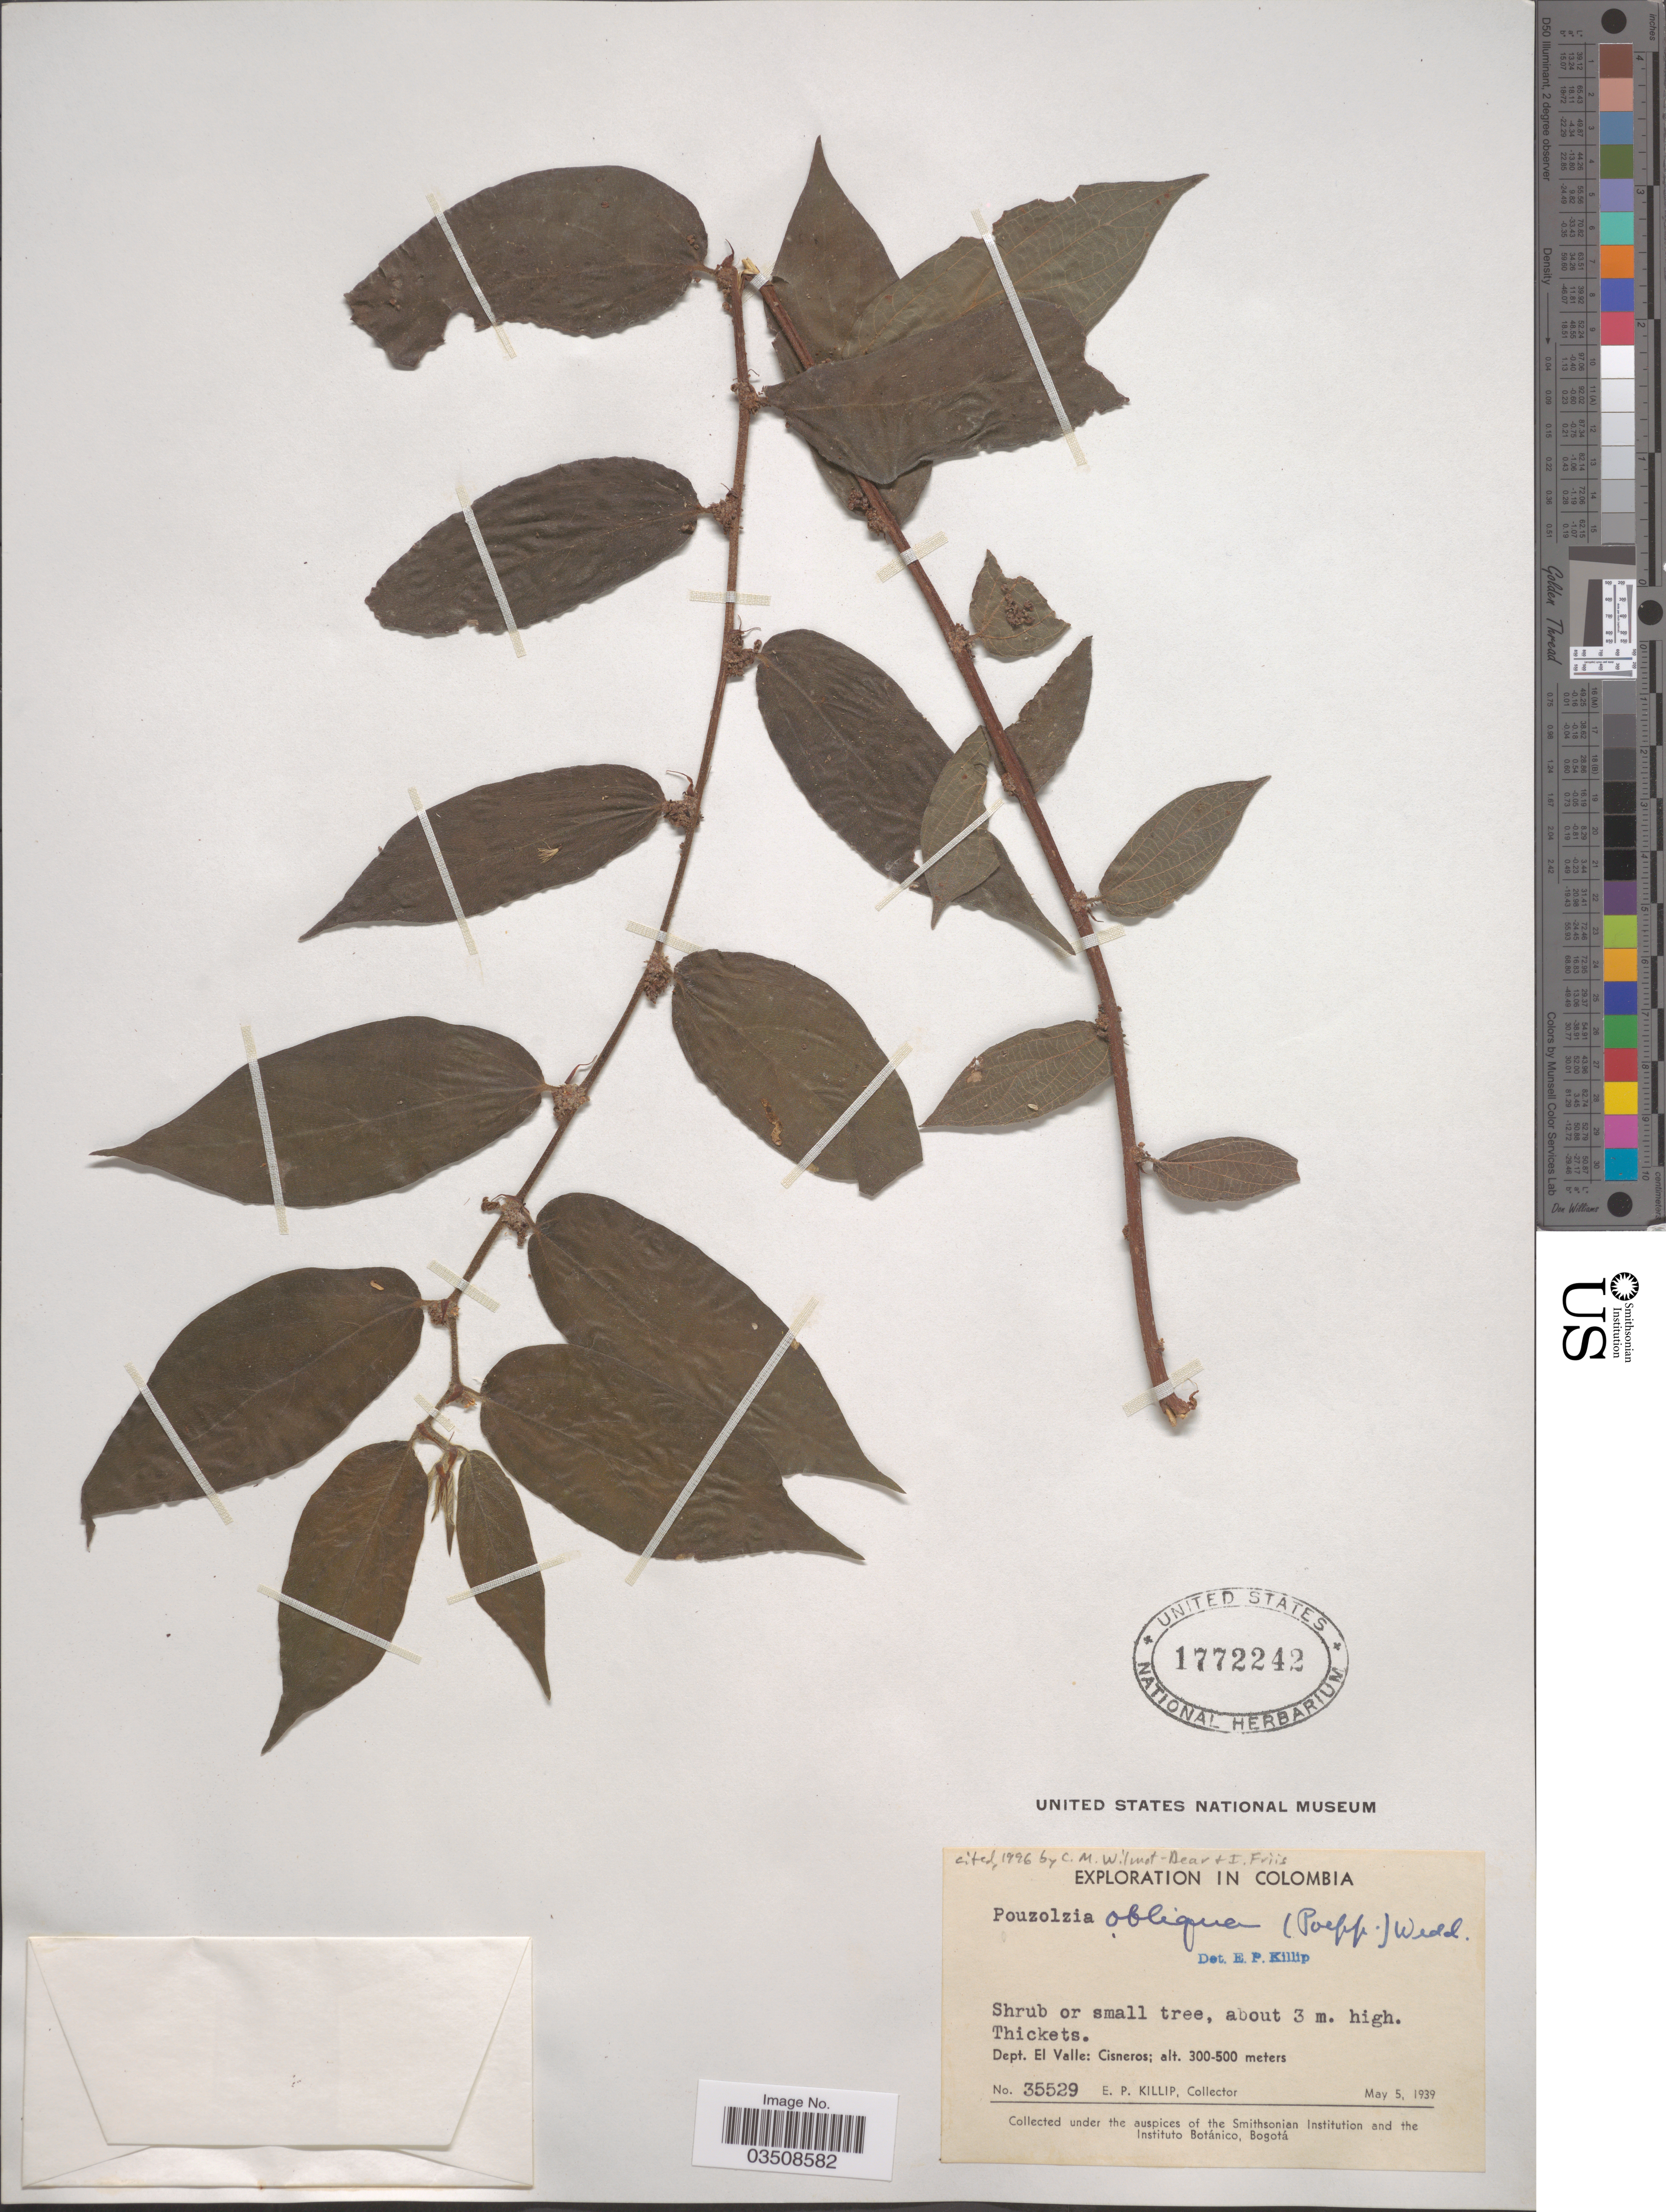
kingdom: Plantae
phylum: Tracheophyta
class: Magnoliopsida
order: Rosales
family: Urticaceae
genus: Pouzolzia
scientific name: Pouzolzia obliqua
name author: (Poepp.) Gaudich.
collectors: E. P. Killip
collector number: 35529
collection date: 1939-05-05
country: Colombia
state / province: Valle del Cauca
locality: Dept. El Valle: Cisneros.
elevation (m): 300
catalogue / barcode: US 1772242